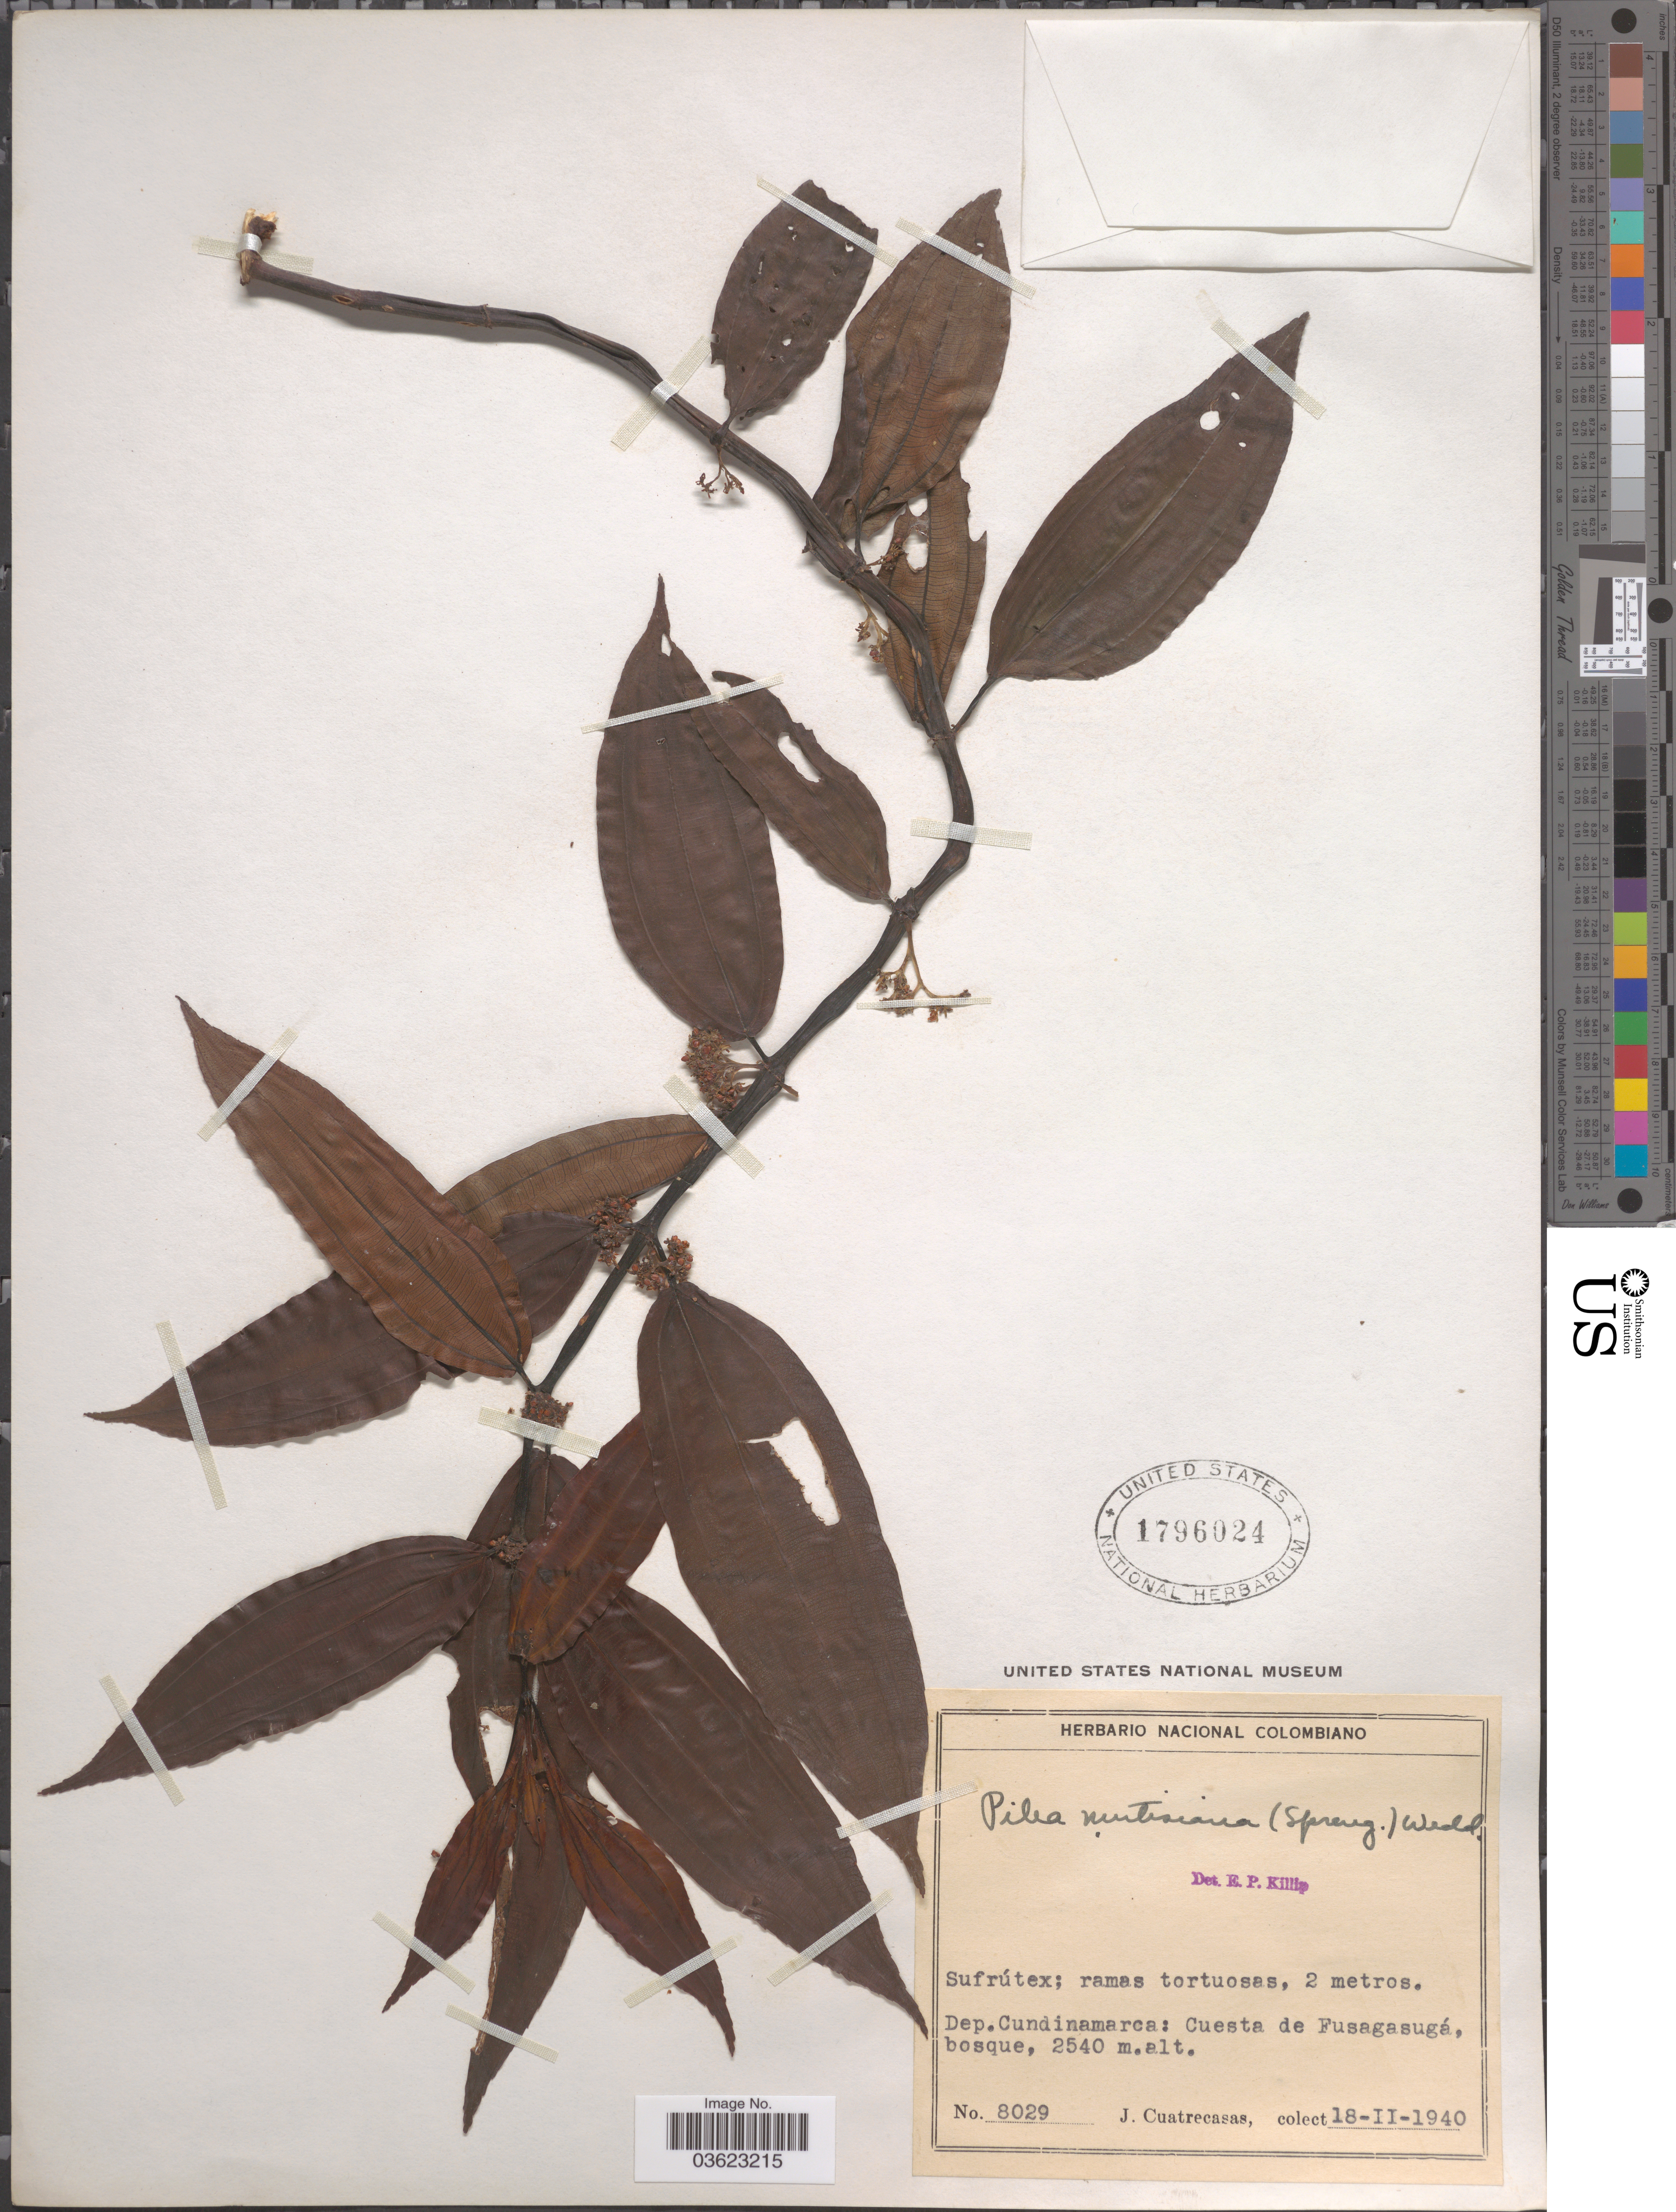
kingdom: Plantae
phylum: Tracheophyta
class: Magnoliopsida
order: Rosales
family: Urticaceae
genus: Pilea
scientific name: Pilea mutisiana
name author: Wedd.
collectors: J. Cuatrecasas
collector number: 8029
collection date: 1940-02-18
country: Colombia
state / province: Cundinamarca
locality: Cuesta de Fusagasugá.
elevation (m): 2540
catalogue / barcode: US 1796024